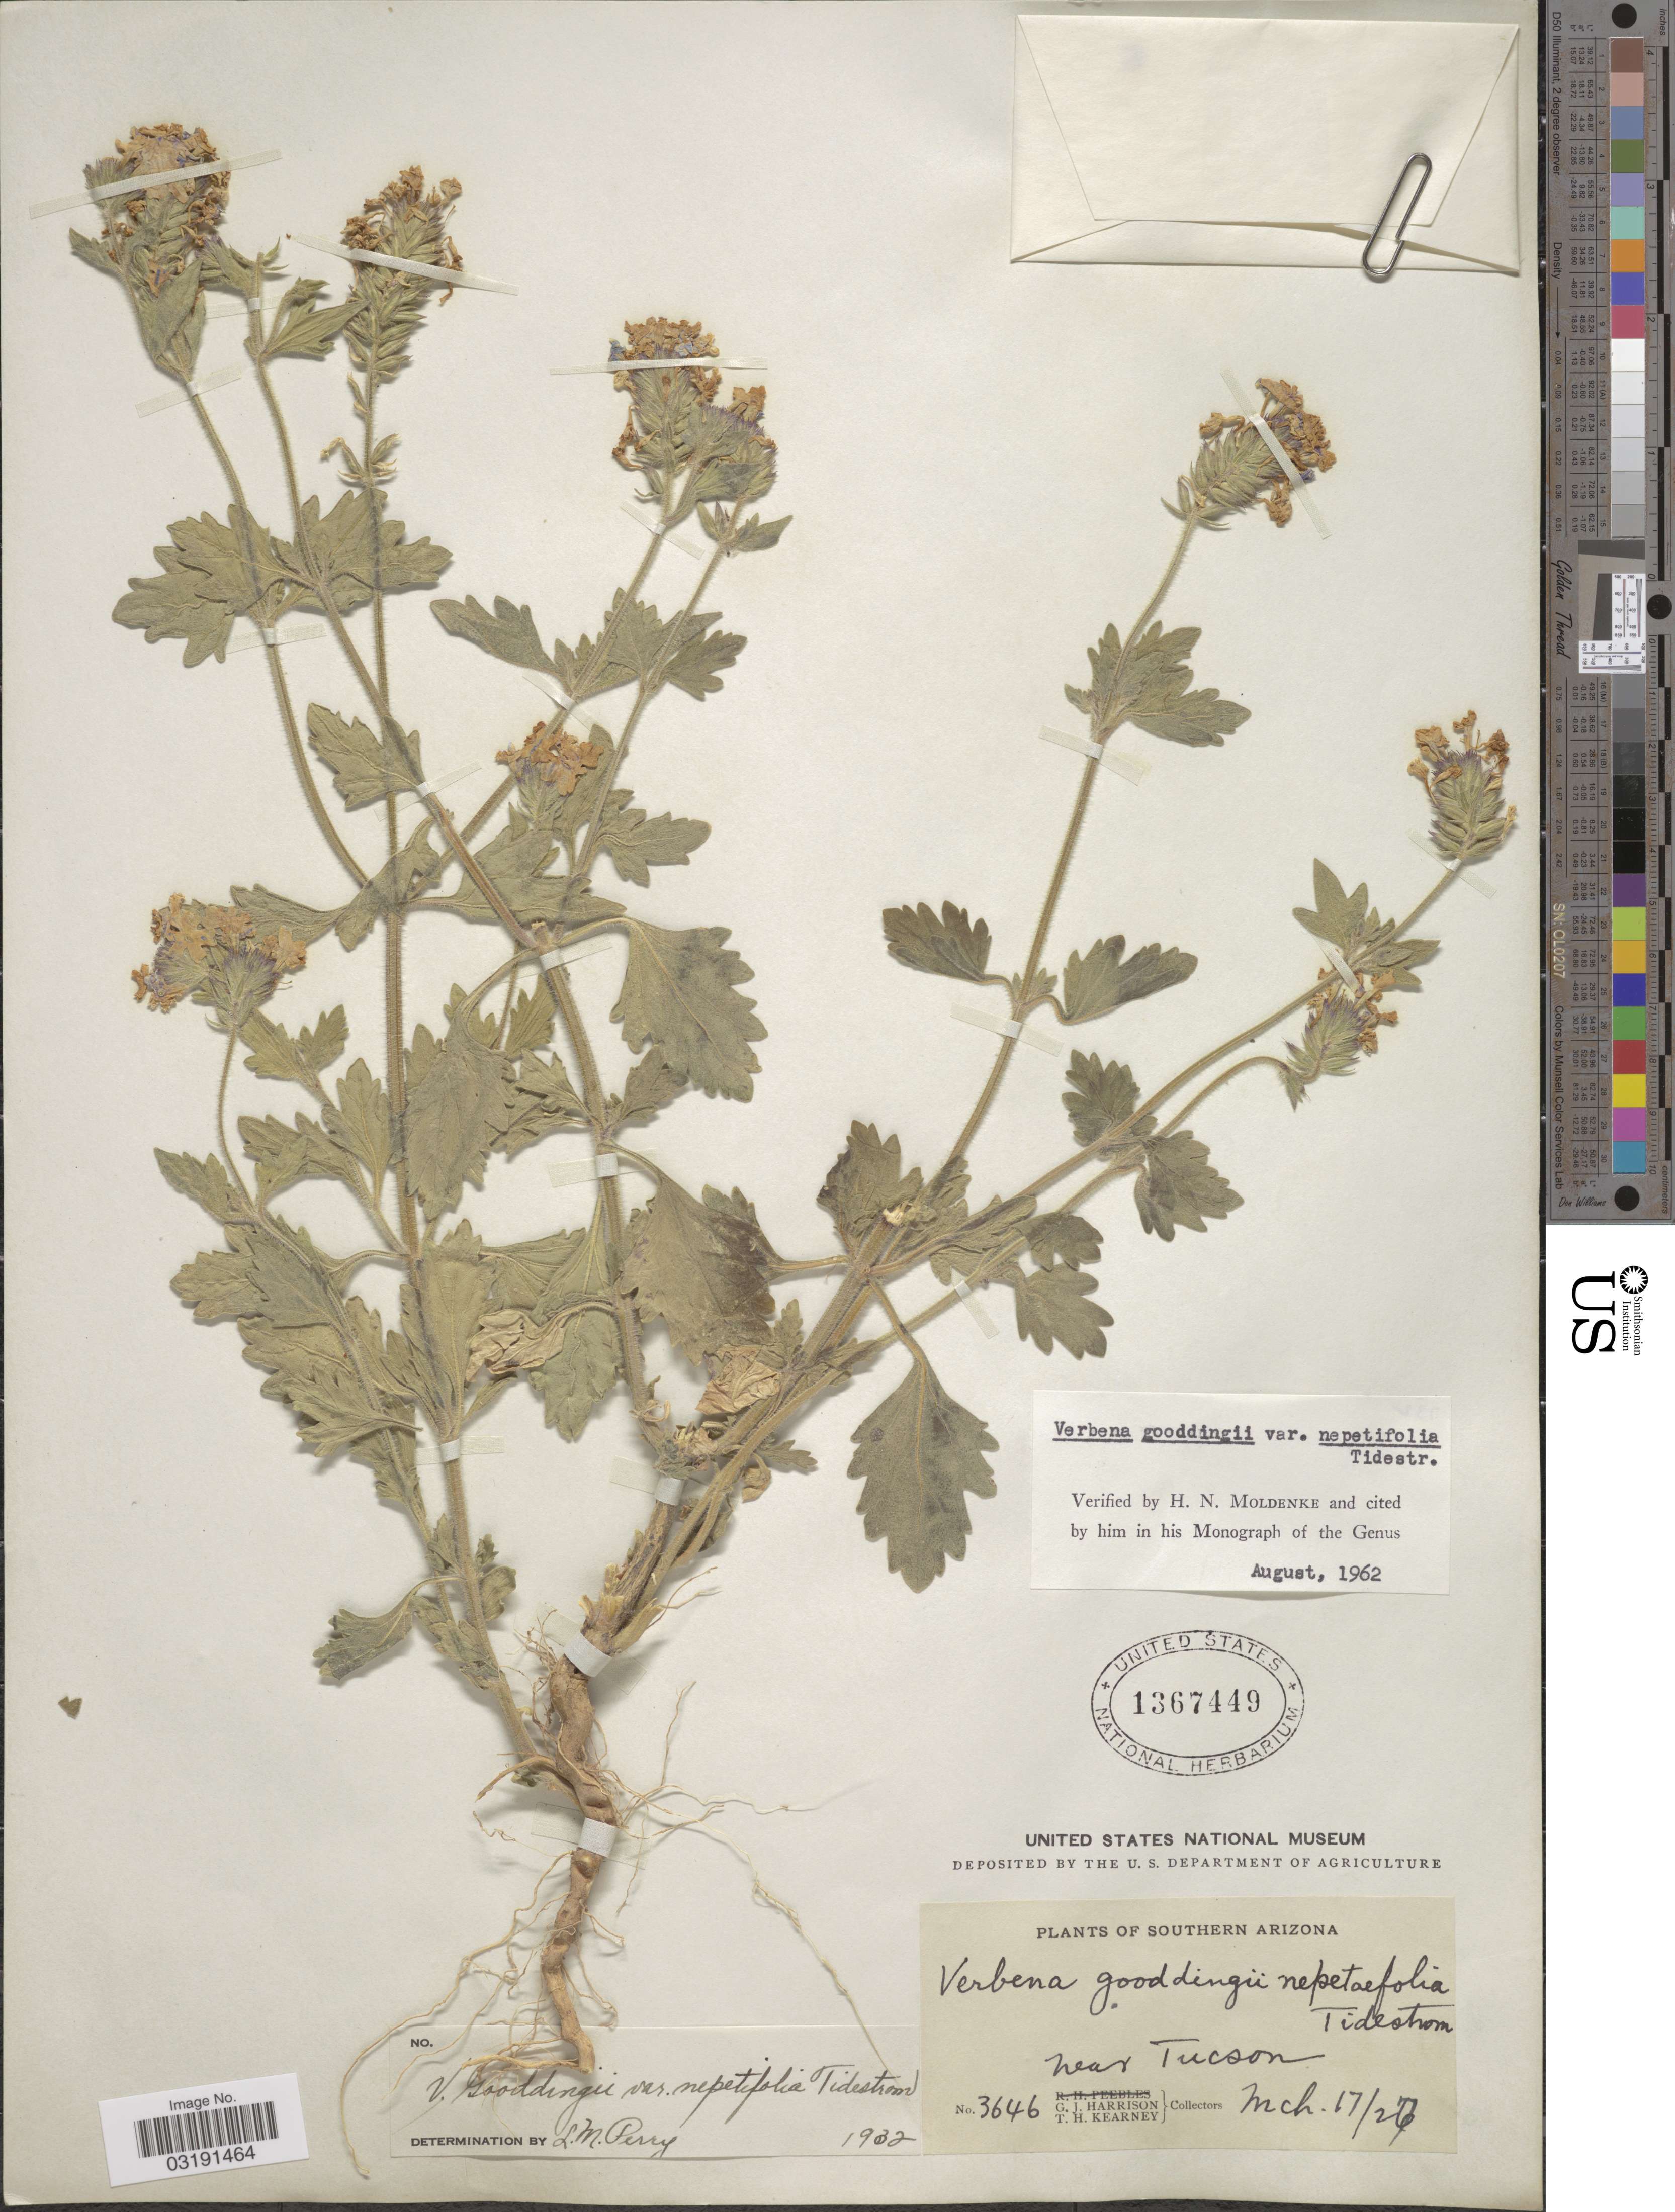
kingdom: Plantae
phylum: Tracheophyta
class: Magnoliopsida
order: Lamiales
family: Verbenaceae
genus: Verbena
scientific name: Verbena gooddingii var. nepetifolia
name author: Tidestr.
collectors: G. J. Harrison & T. H. Kearney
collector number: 3646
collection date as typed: Transcribed d/m/y: 17/3/27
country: United States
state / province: Arizona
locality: Southern Arizona. Near Tucson.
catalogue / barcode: US 1367449